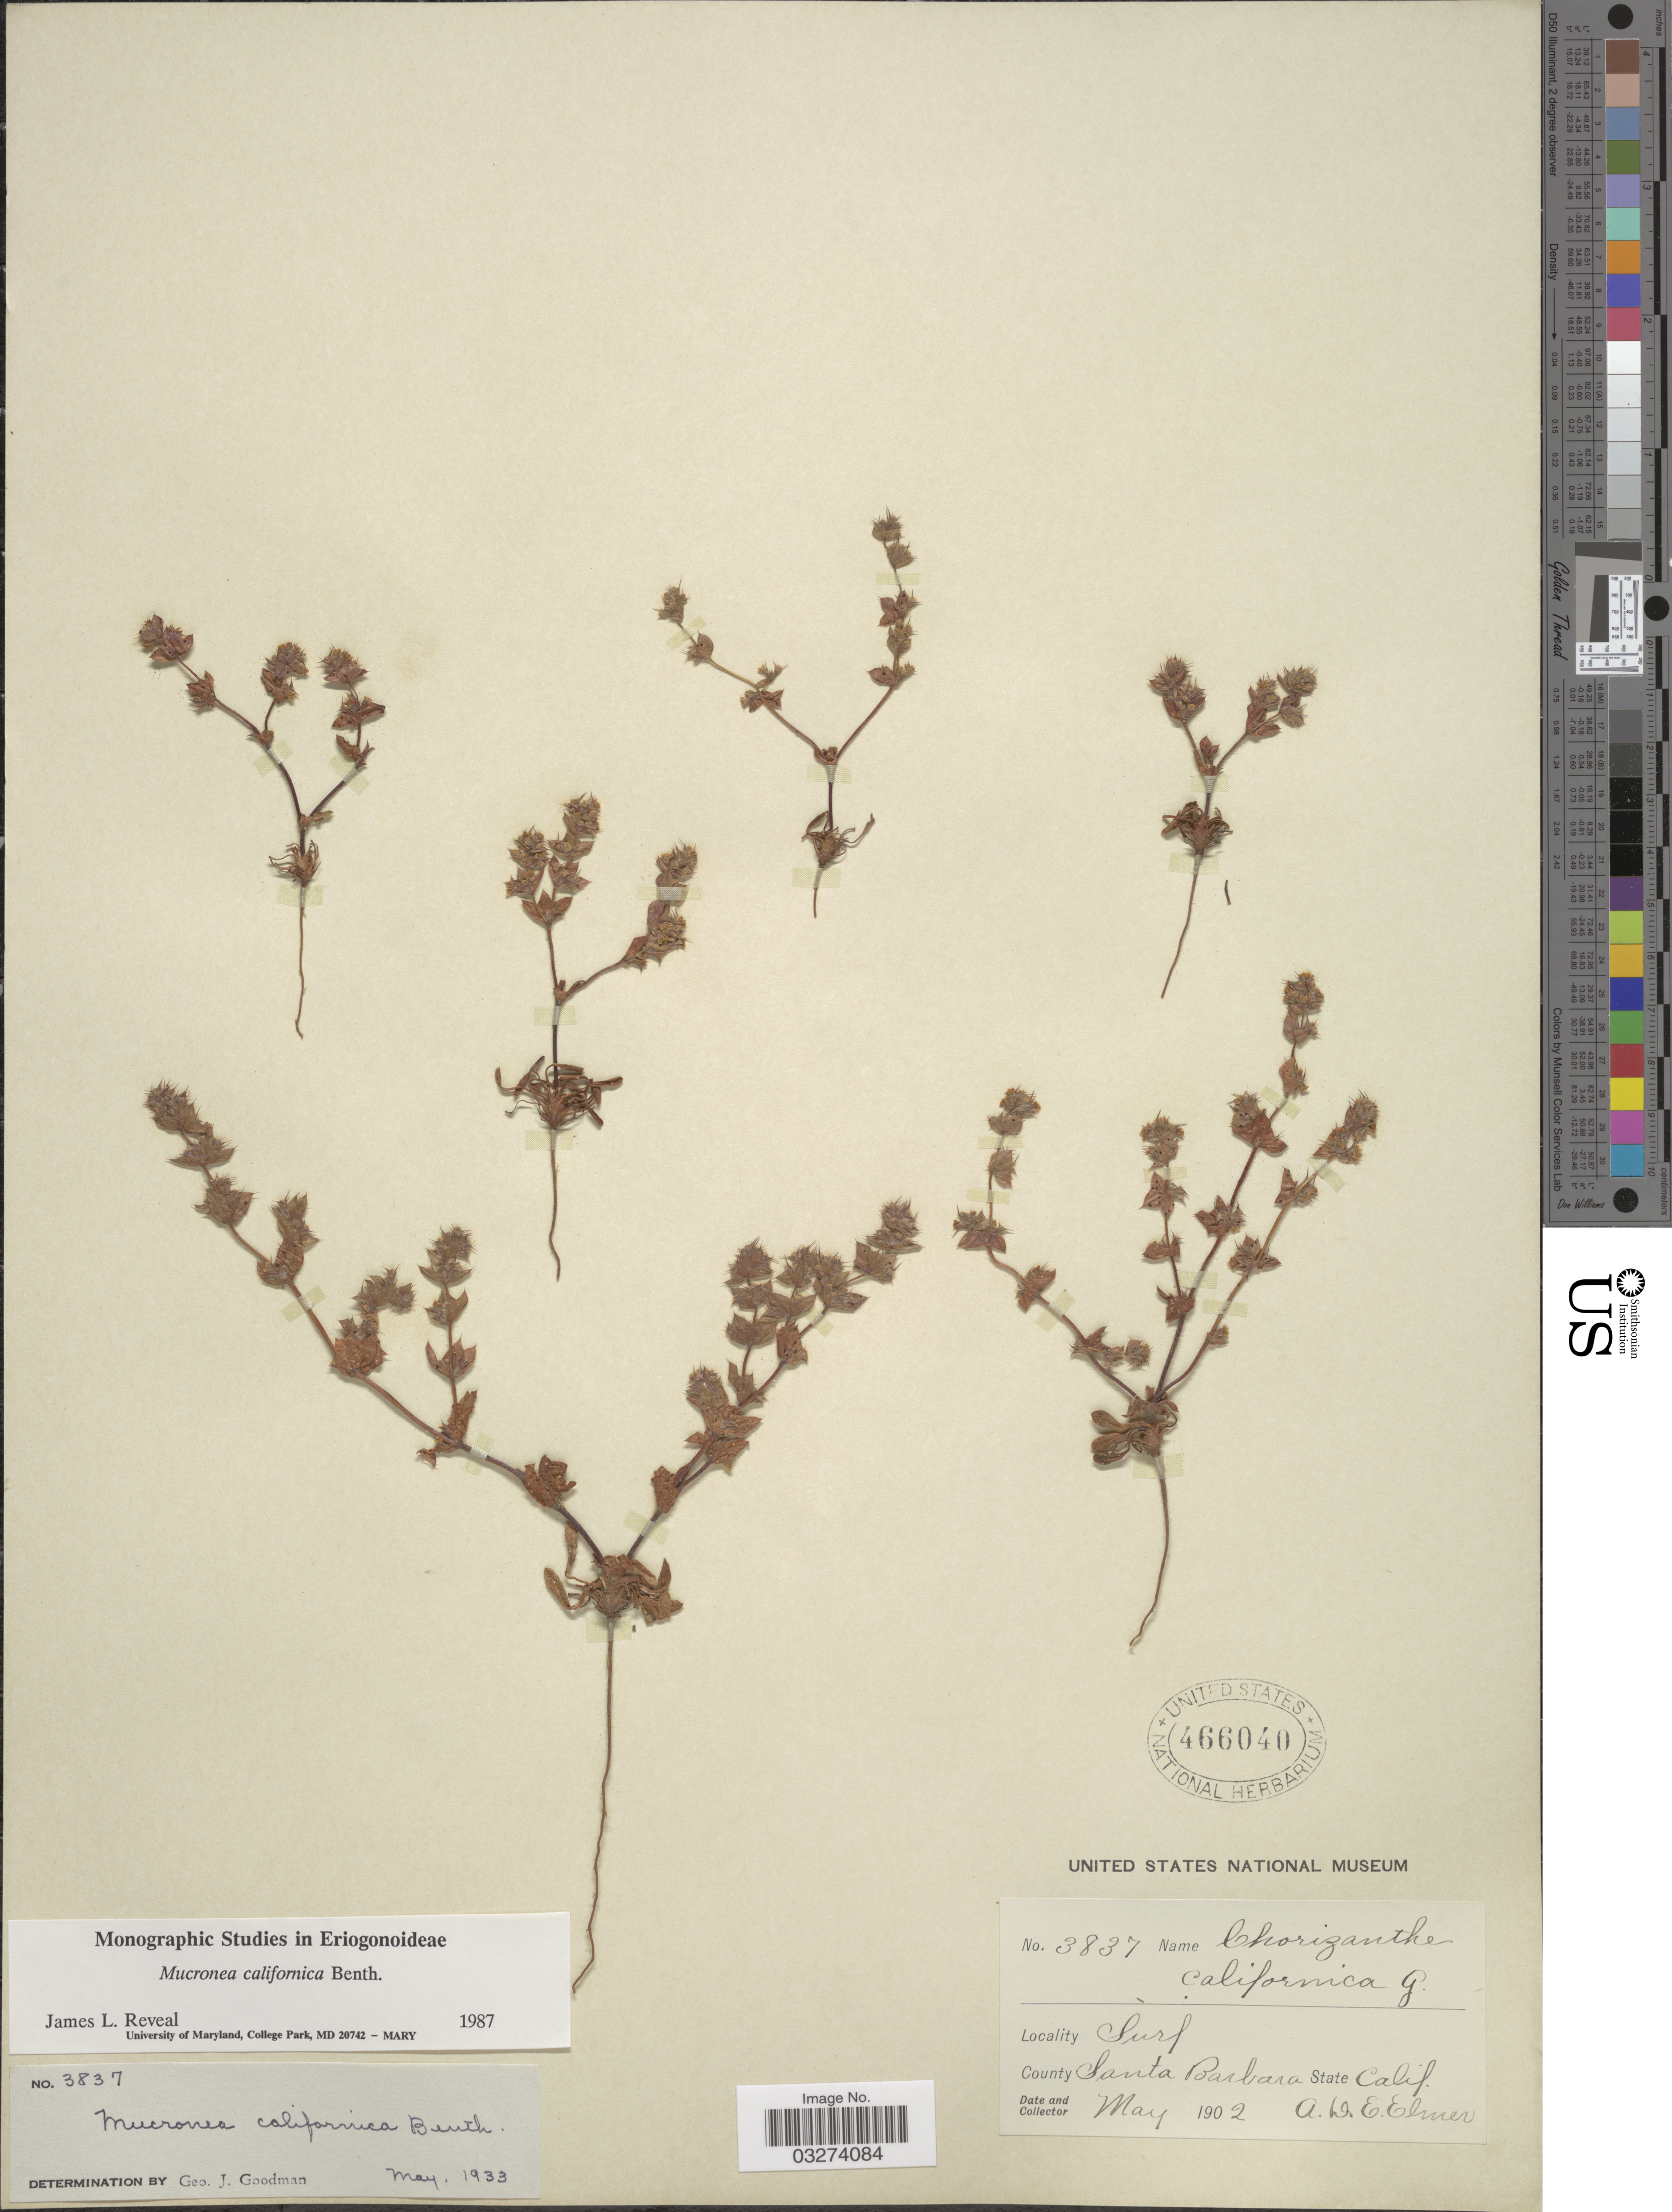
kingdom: Plantae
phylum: Tracheophyta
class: Magnoliopsida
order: Caryophyllales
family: Polygonaceae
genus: Mucronea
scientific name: Mucronea californica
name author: Benth.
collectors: A. D. E. Elmer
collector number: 3837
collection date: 1902-05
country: United States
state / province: California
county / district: Santa Barbara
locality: Surf. County Santa Barbara.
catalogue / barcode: US 466040